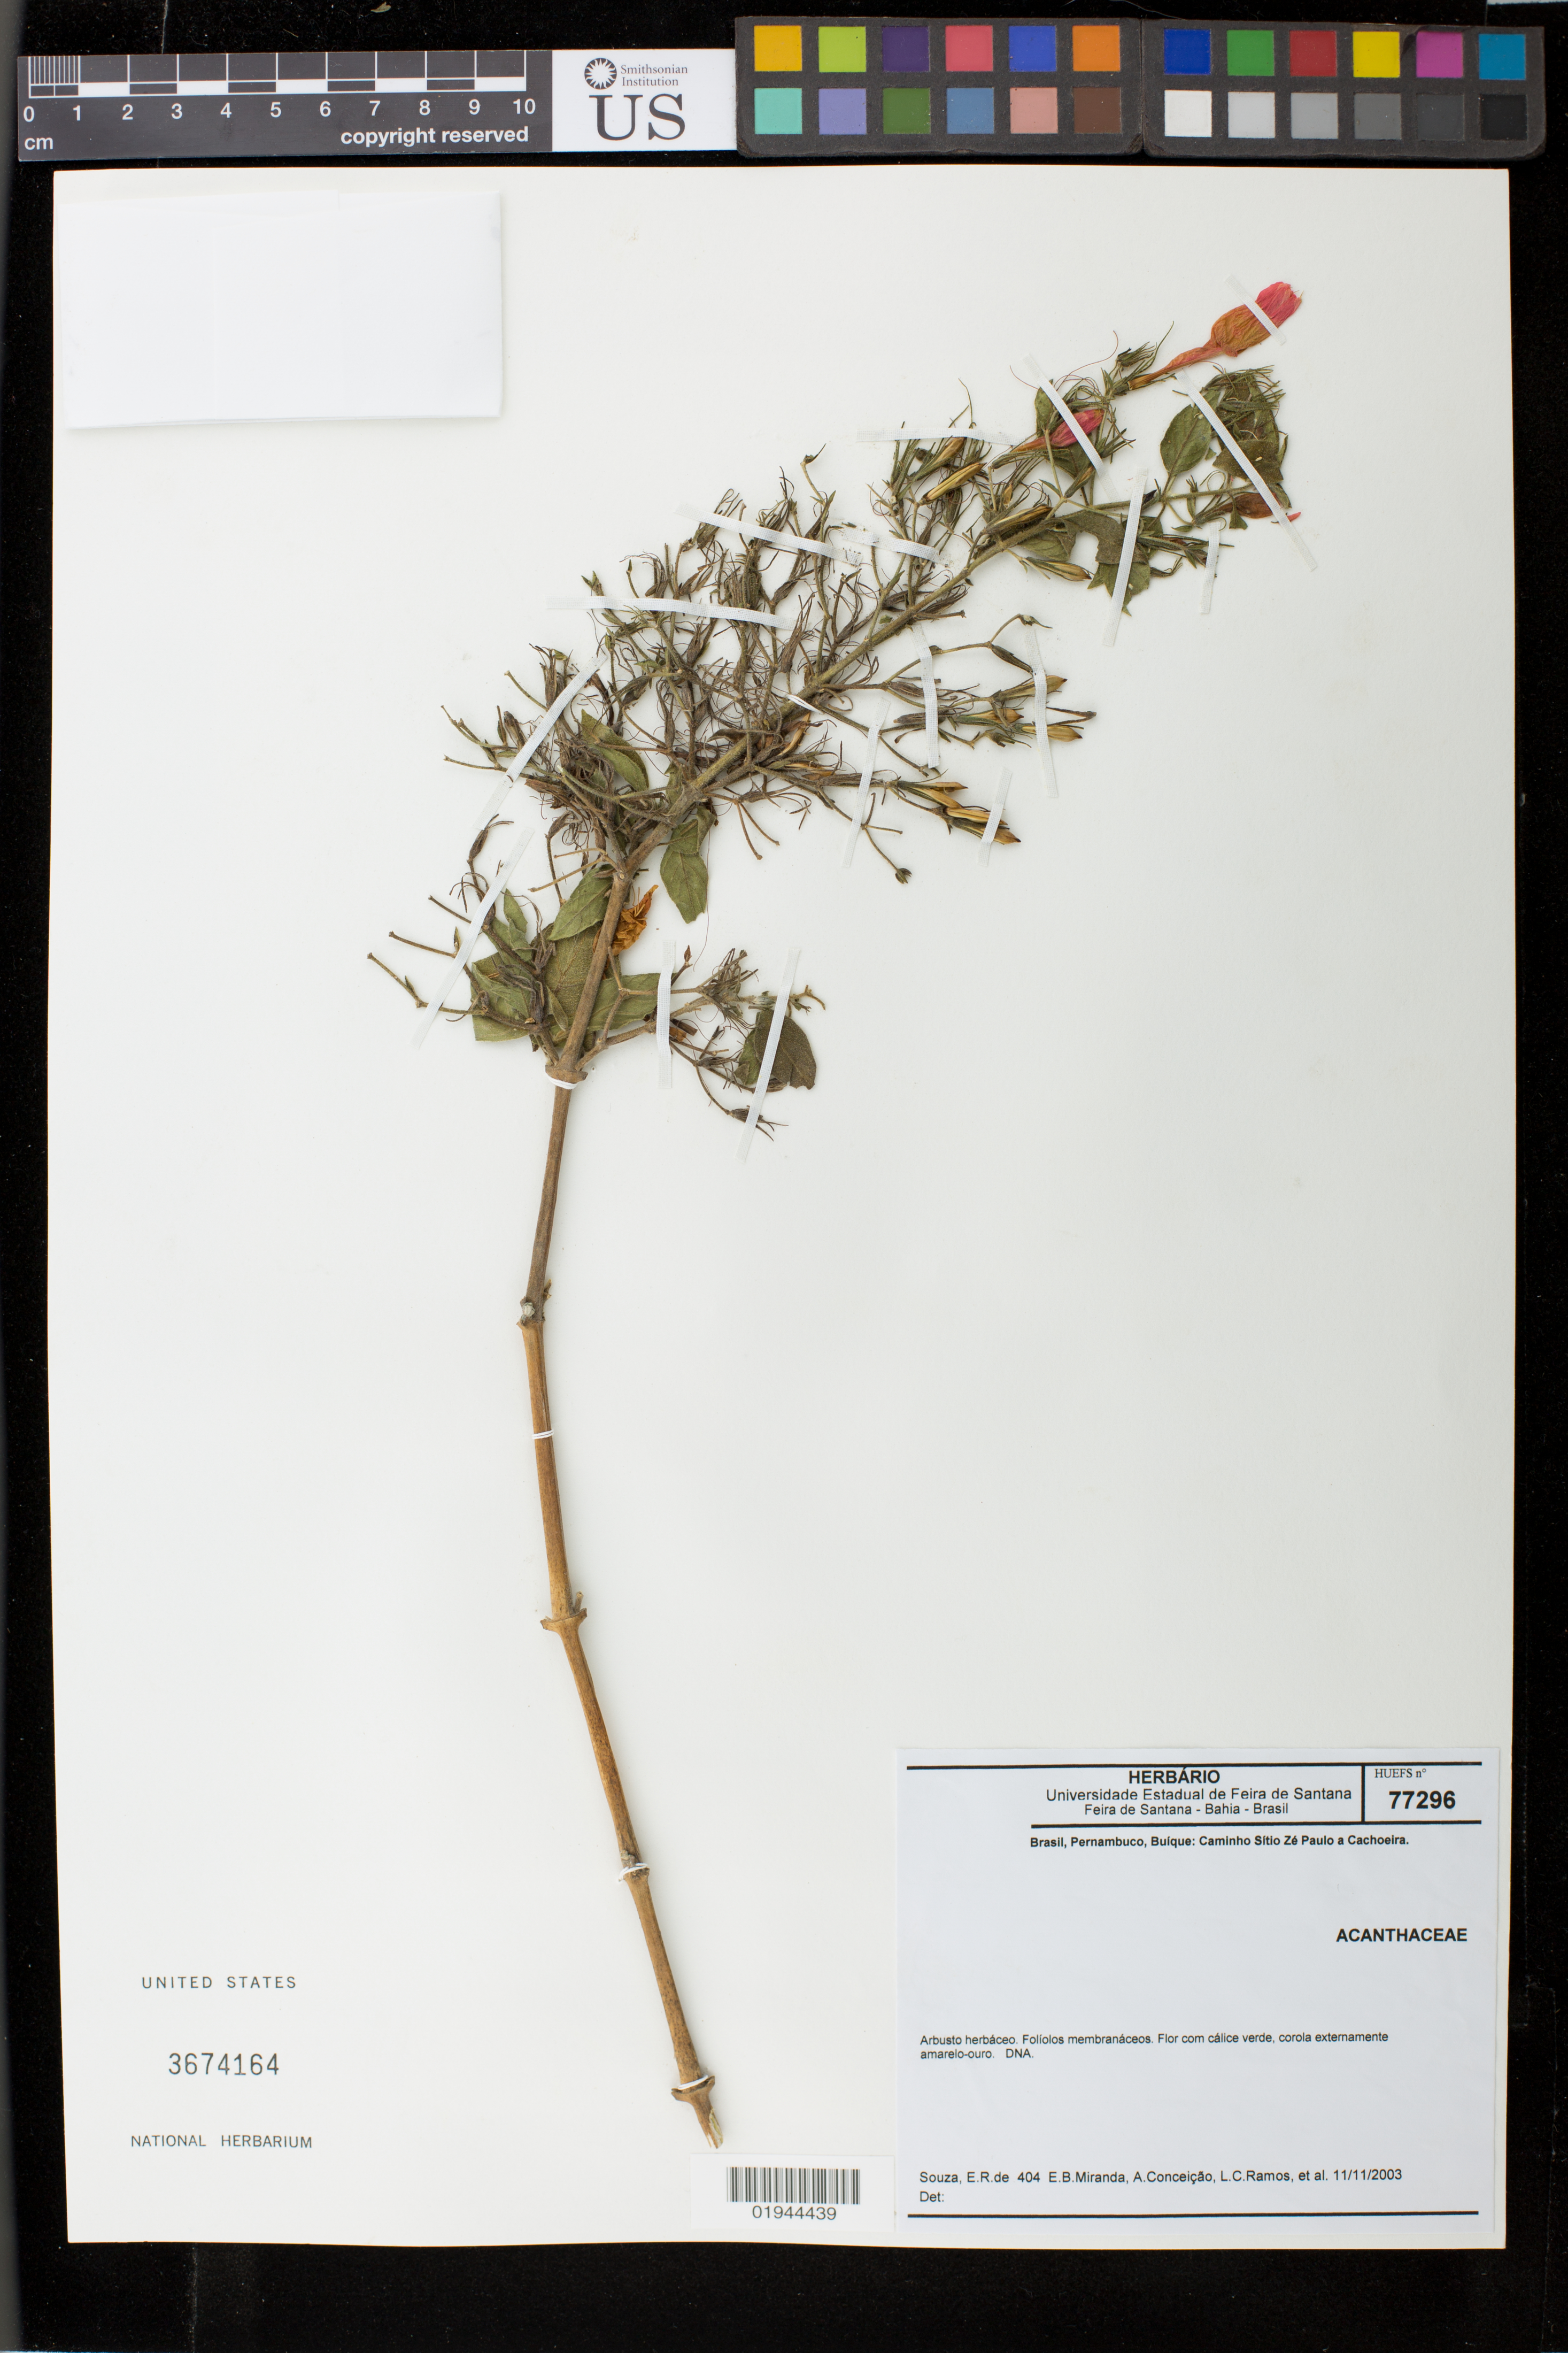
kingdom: Plantae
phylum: Tracheophyta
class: Magnoliopsida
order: Lamiales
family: Acanthaceae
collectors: É. R. Souza et al.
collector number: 404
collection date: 2003-11-11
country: Brazil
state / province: Pernambuco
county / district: Buíque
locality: Caminho Sitio Ze Paulo a Cachoeira.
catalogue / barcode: US 3674164